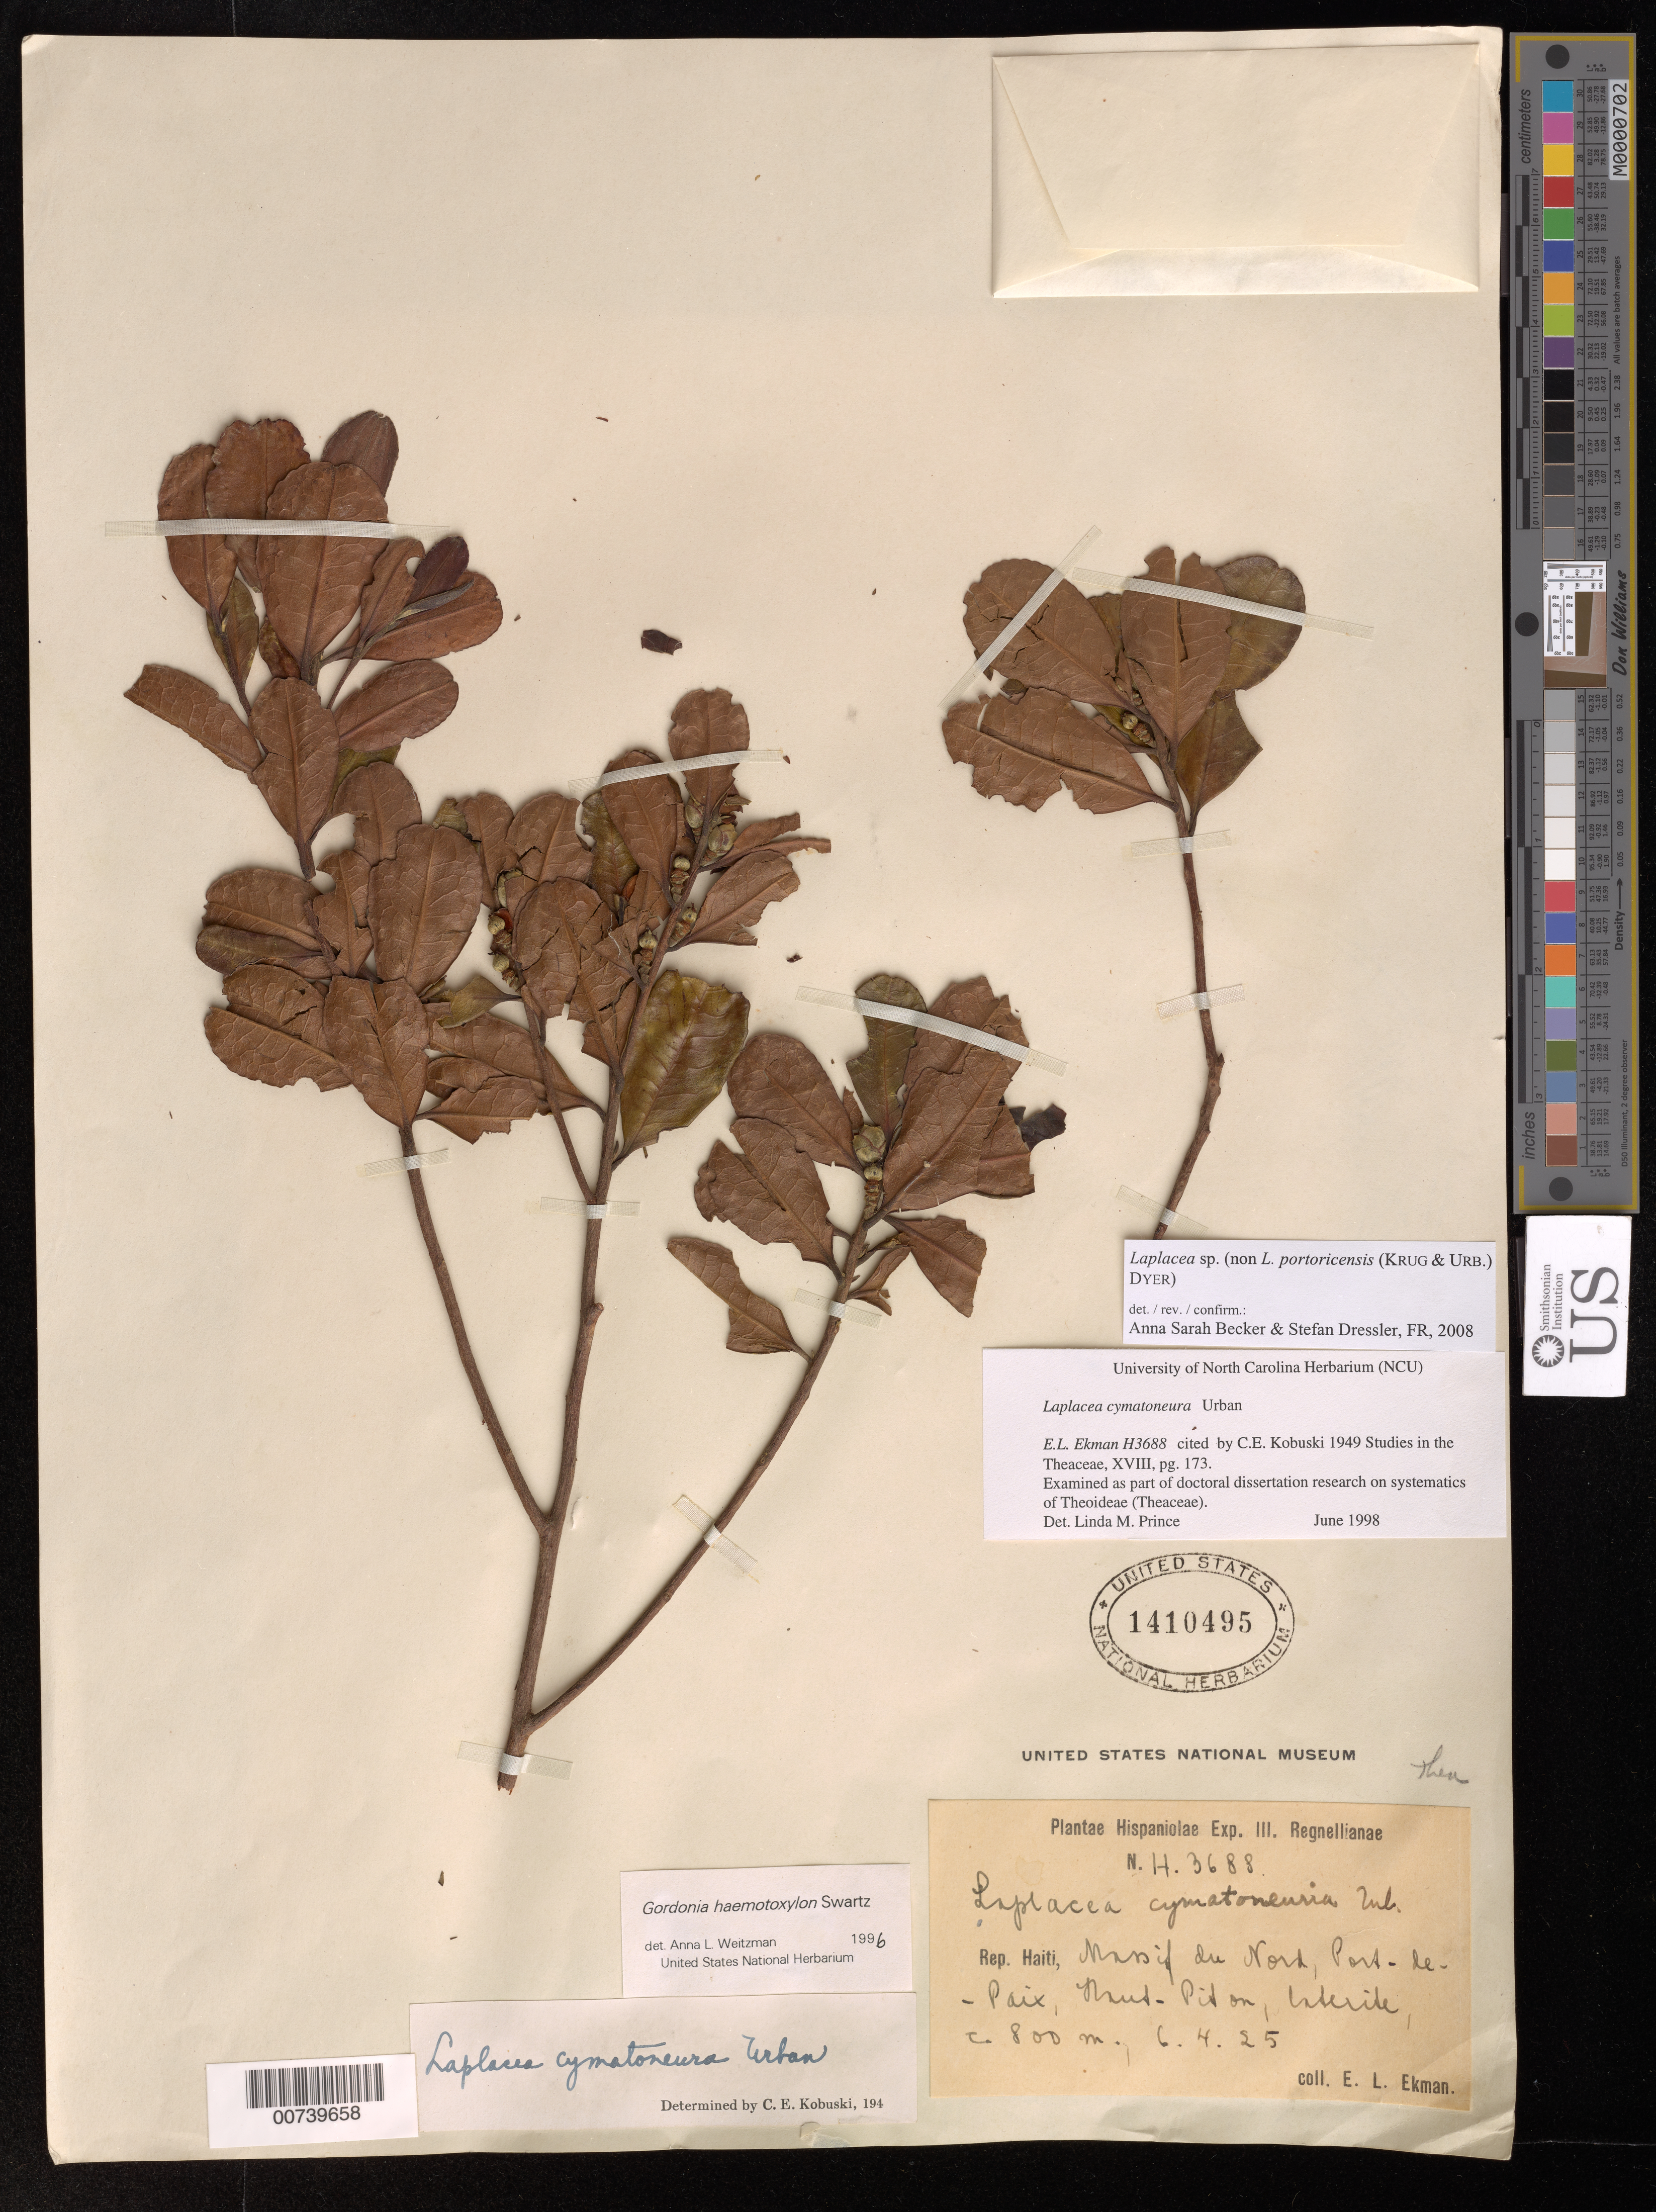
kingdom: Plantae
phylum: Tracheophyta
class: Magnoliopsida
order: Ericales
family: Theaceae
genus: Laplacea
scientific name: Laplacea sp.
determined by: Becker, Anna S.; Dressler, S.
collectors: E. L. Ekman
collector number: H 3688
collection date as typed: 6 Apr 1925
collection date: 1925-04-06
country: Haiti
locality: Massif du Nord, Port-de-Paix, Haut Piton.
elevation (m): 800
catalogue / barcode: US 1410495